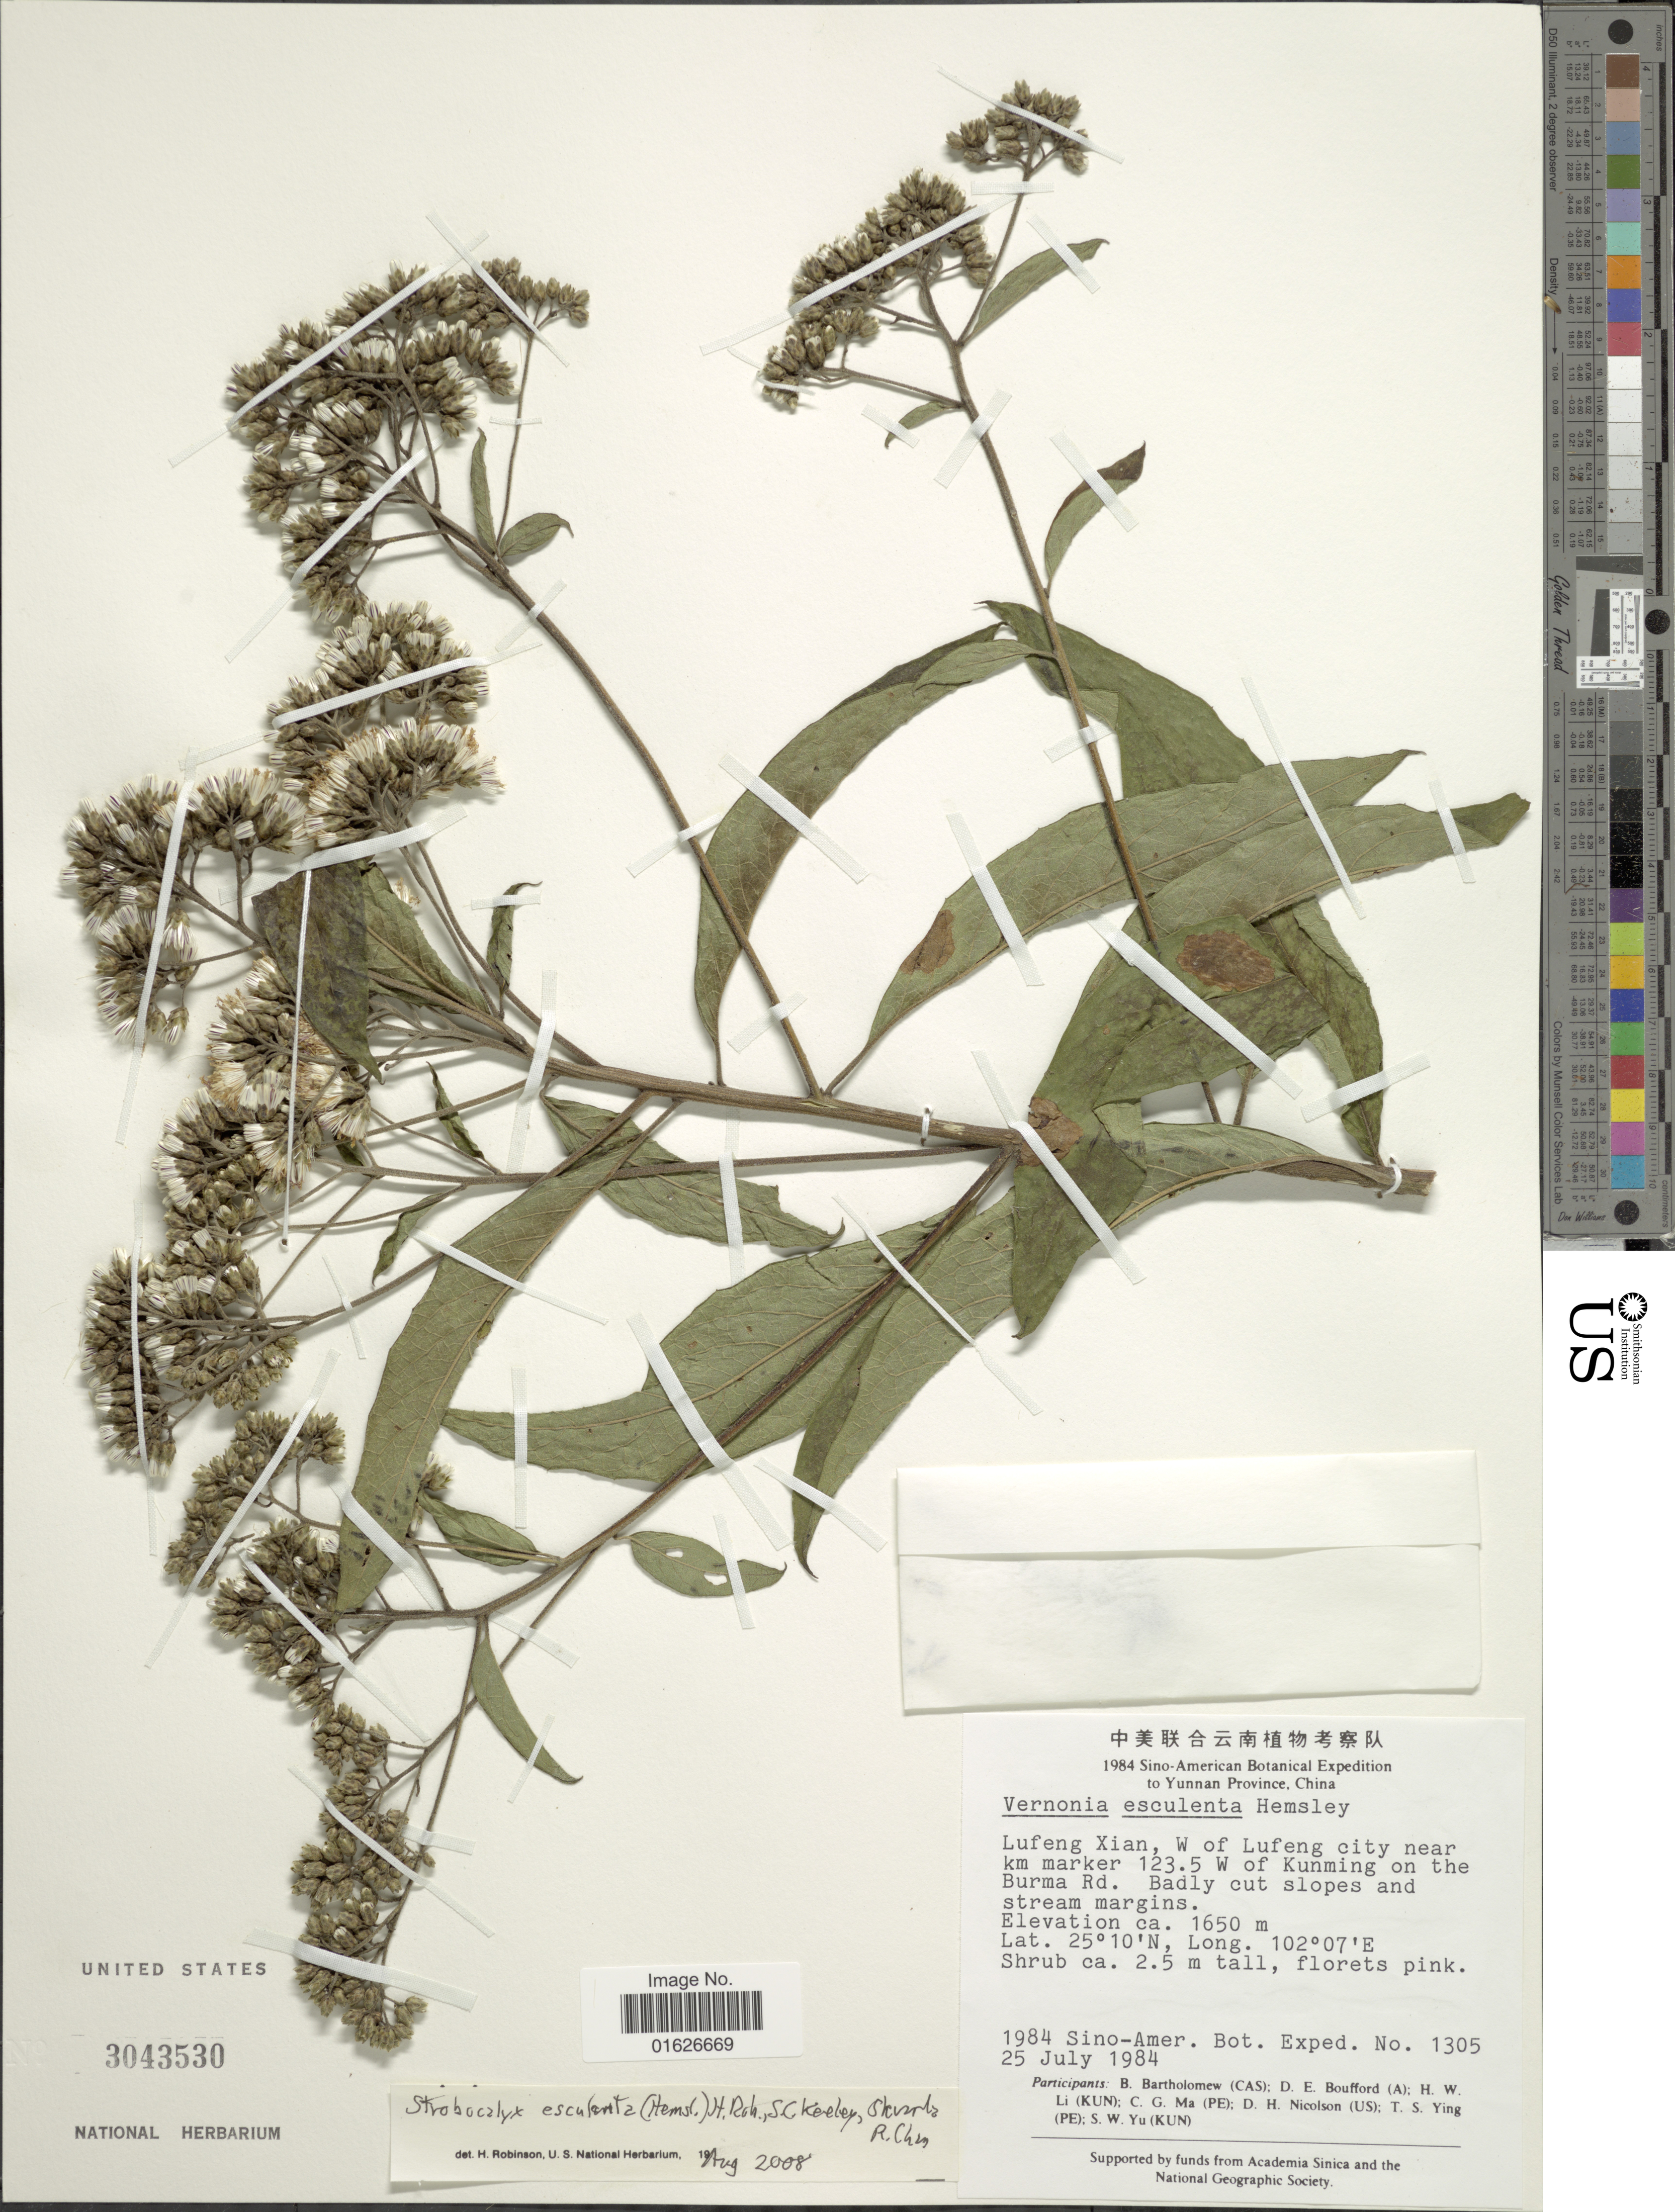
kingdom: Plantae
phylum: Tracheophyta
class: Magnoliopsida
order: Asterales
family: Asteraceae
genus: Vernonia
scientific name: Vernonia esculenta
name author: Hemsl.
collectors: Sino-Amer. Bot. Exped. 1984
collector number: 1305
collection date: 1984-07-25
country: China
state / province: Yunnan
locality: Yunnan Province, Lufeng Xian, W of Lufeng city near km marker 123.5 W of Kunming on the Burma Rd.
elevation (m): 1650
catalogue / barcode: US 3043530